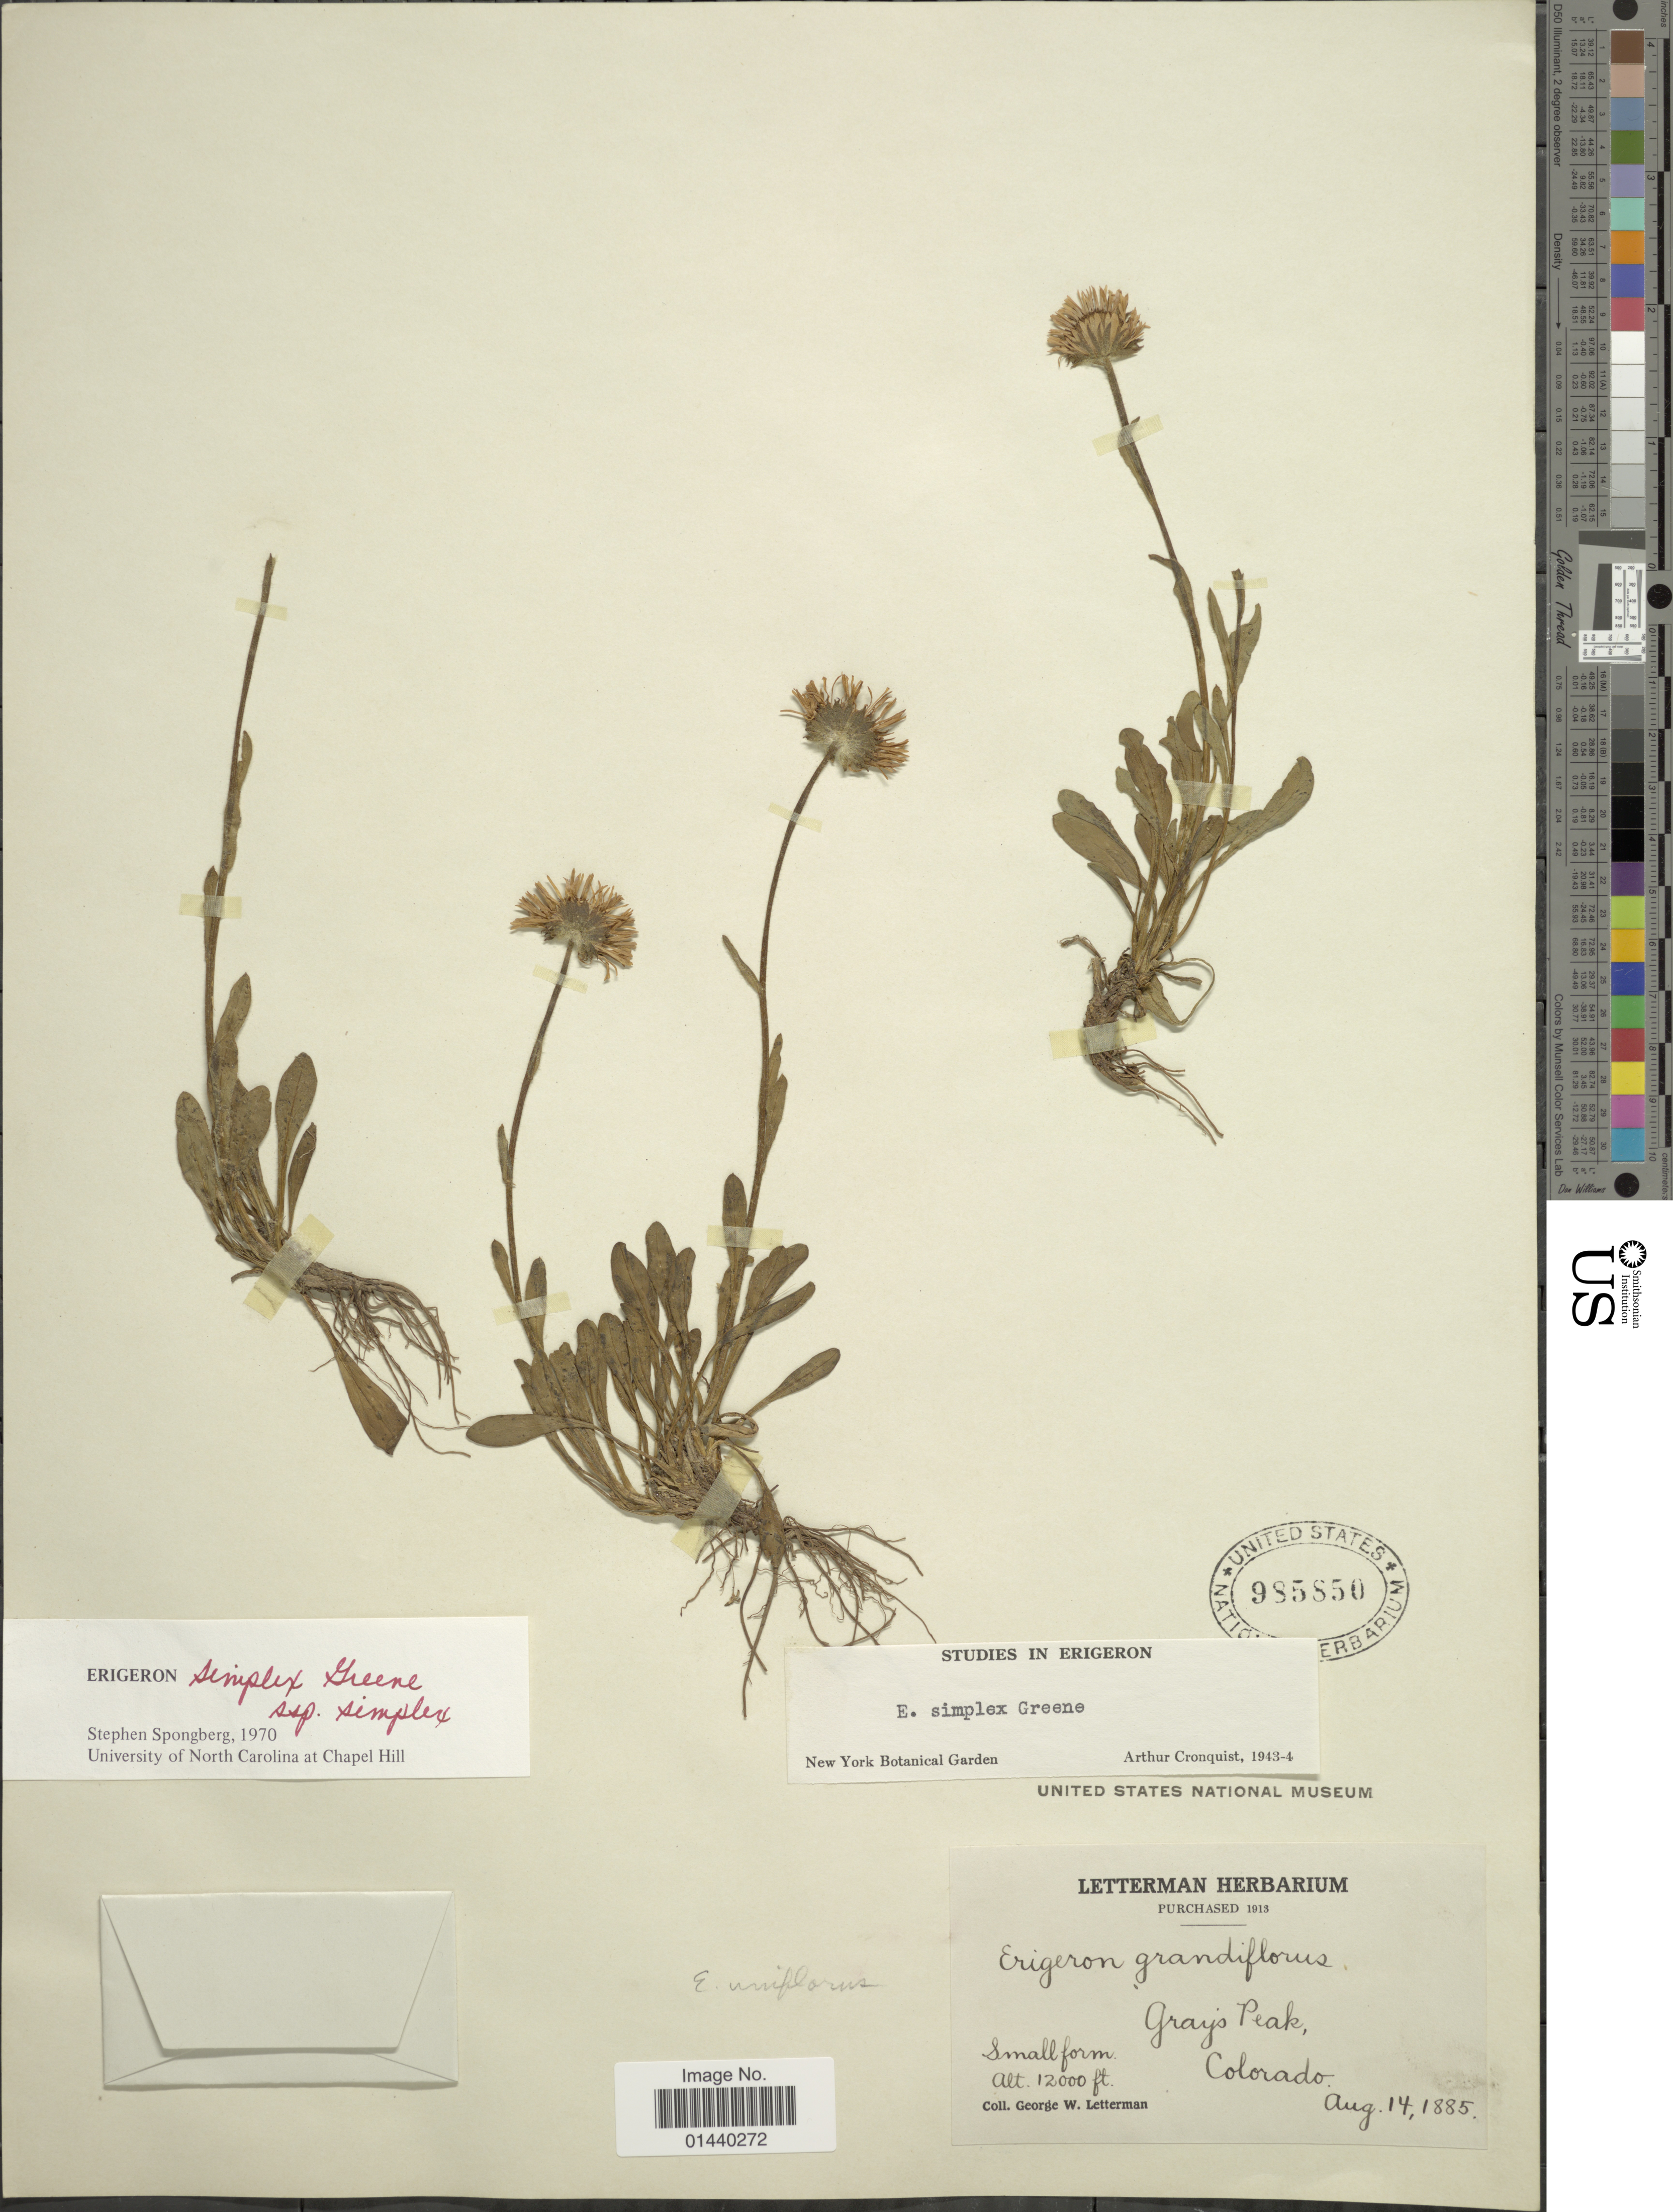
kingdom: Plantae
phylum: Tracheophyta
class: Magnoliopsida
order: Asterales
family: Asteraceae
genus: Erigeron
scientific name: Erigeron simplex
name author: Greene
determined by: Cronquist, A. J.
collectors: G. W. Letterman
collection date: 1885-08-14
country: United States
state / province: Colorado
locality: Grays Peak.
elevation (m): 3658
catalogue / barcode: US 985850